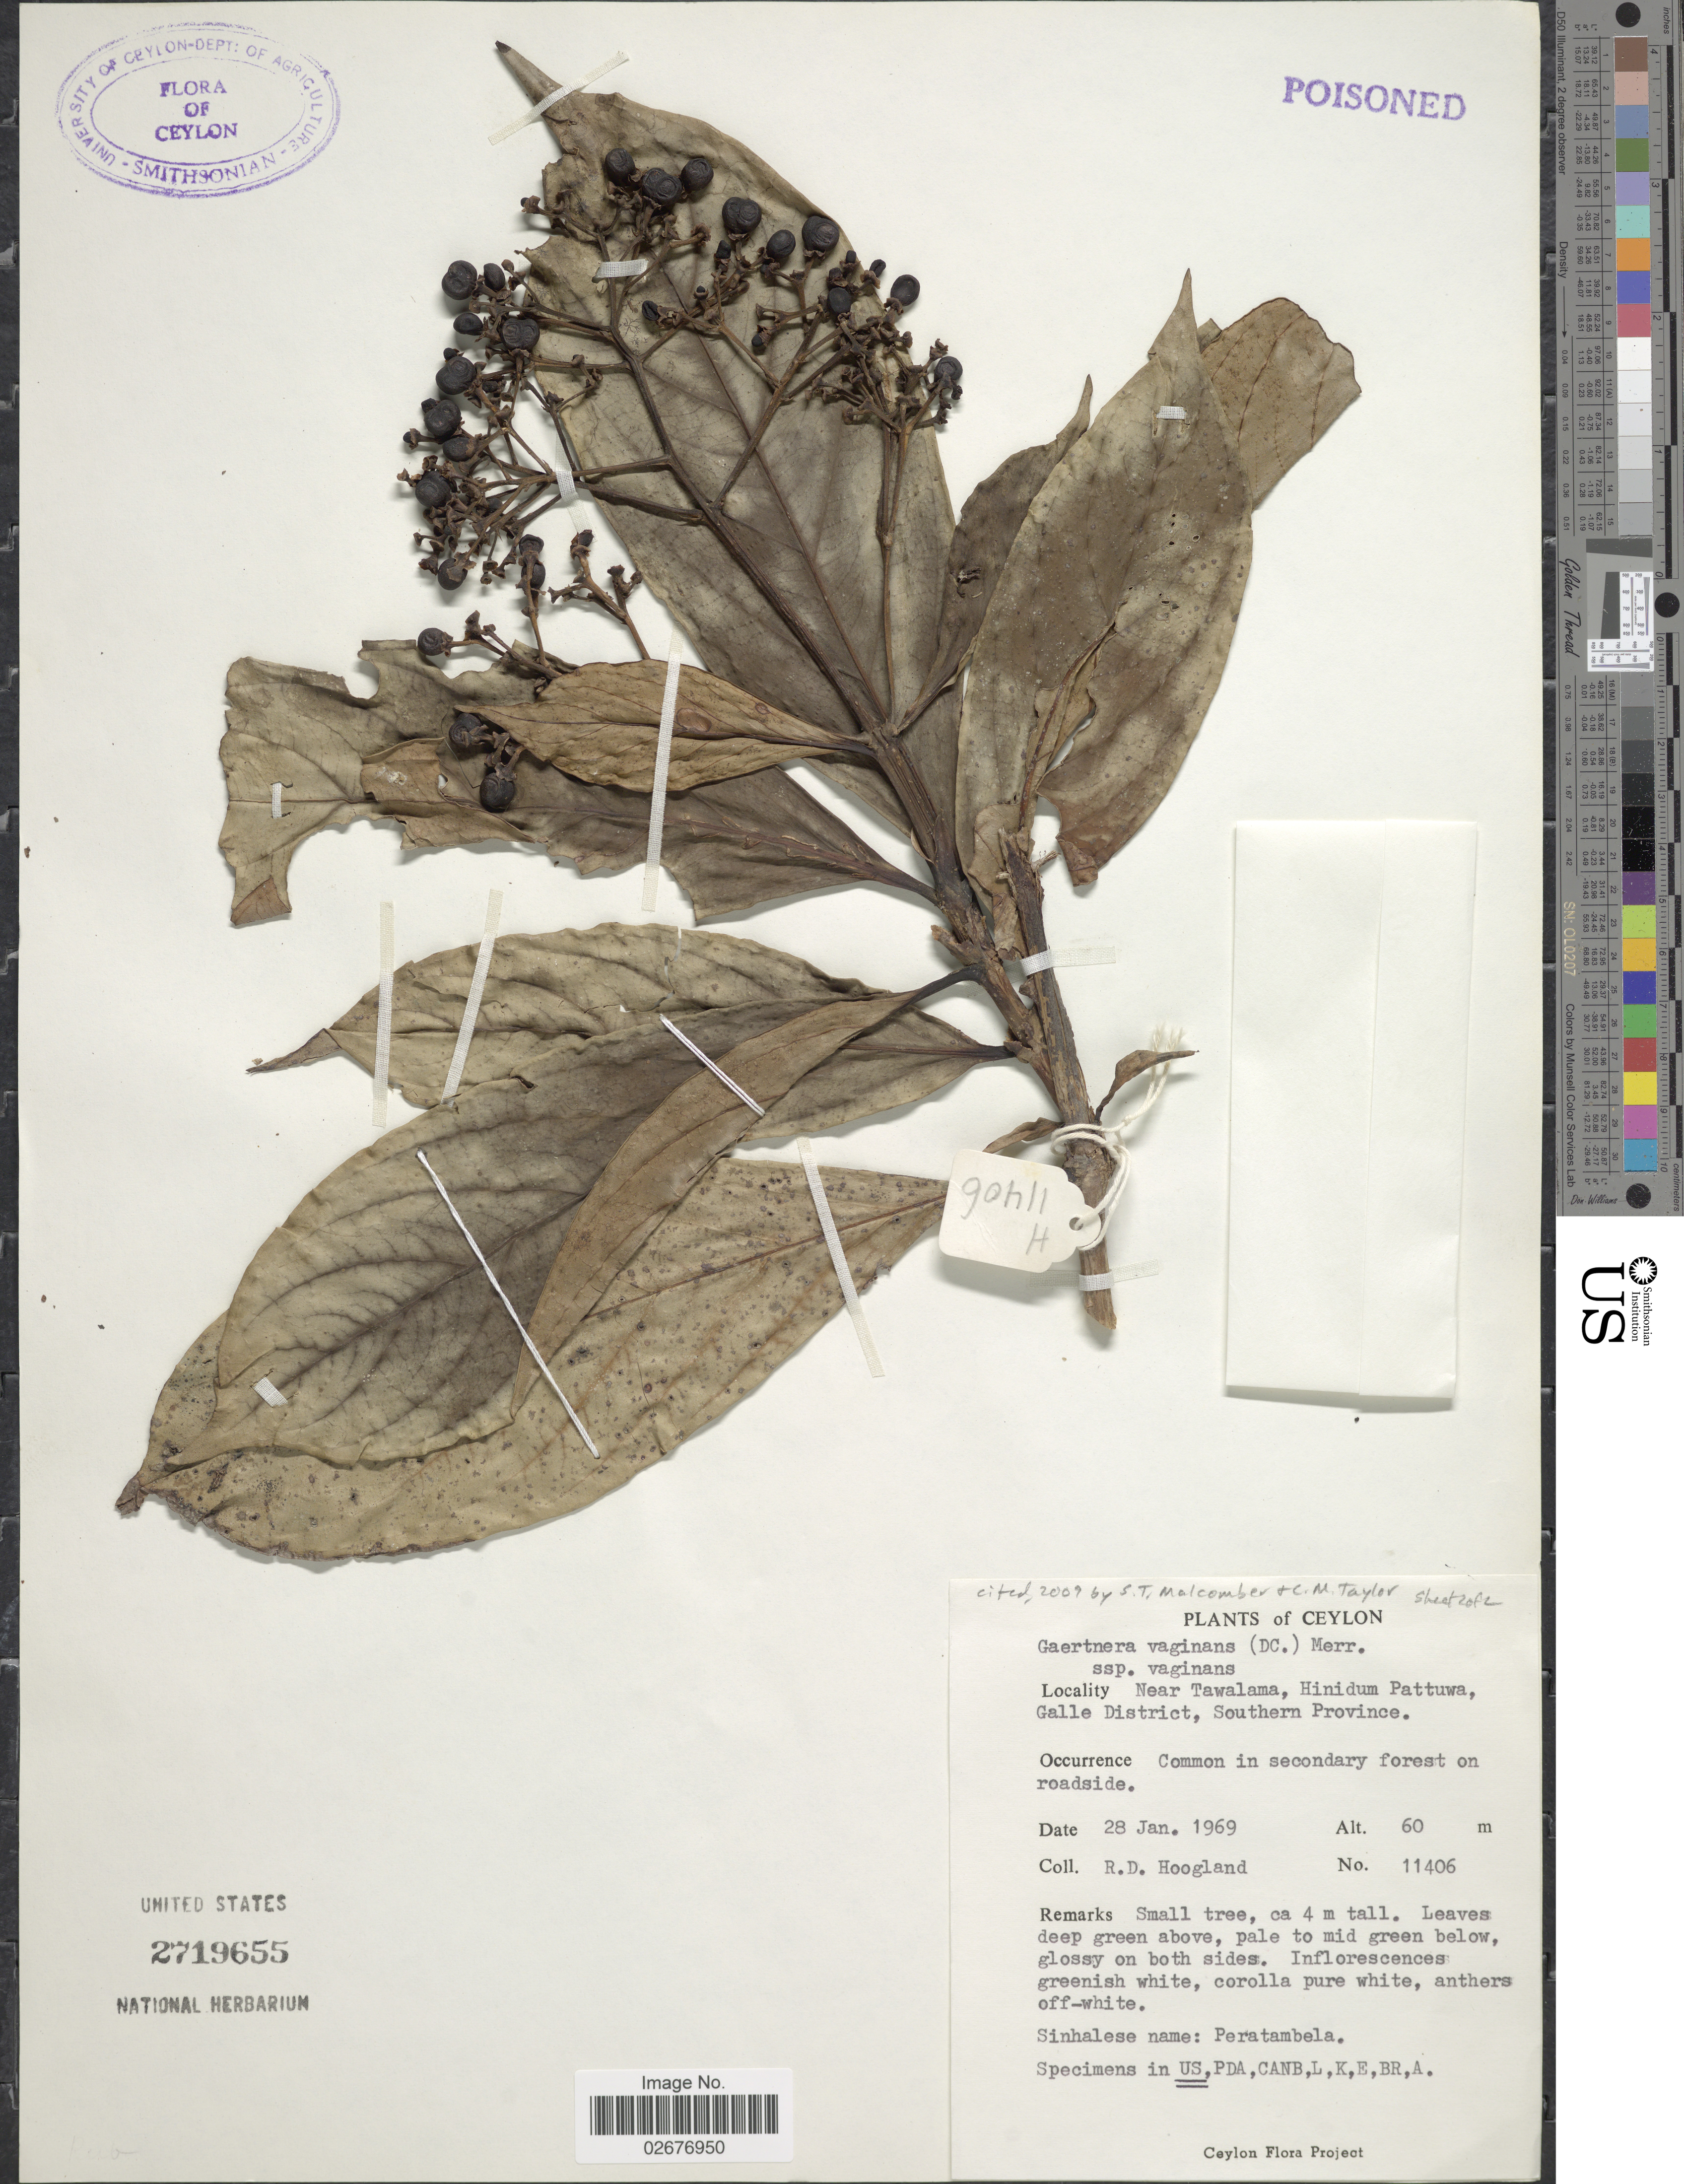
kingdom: Plantae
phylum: Tracheophyta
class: Magnoliopsida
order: Gentianales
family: Rubiaceae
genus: Gaertnera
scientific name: Gaertnera vaginans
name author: (DC.) Merr.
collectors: R. D. Hoogland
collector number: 11406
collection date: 1969-01-28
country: Sri Lanka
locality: Ceylon, near Tawalama, Hinidum Pattuwa, Galle District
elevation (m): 60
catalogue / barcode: US 2719655